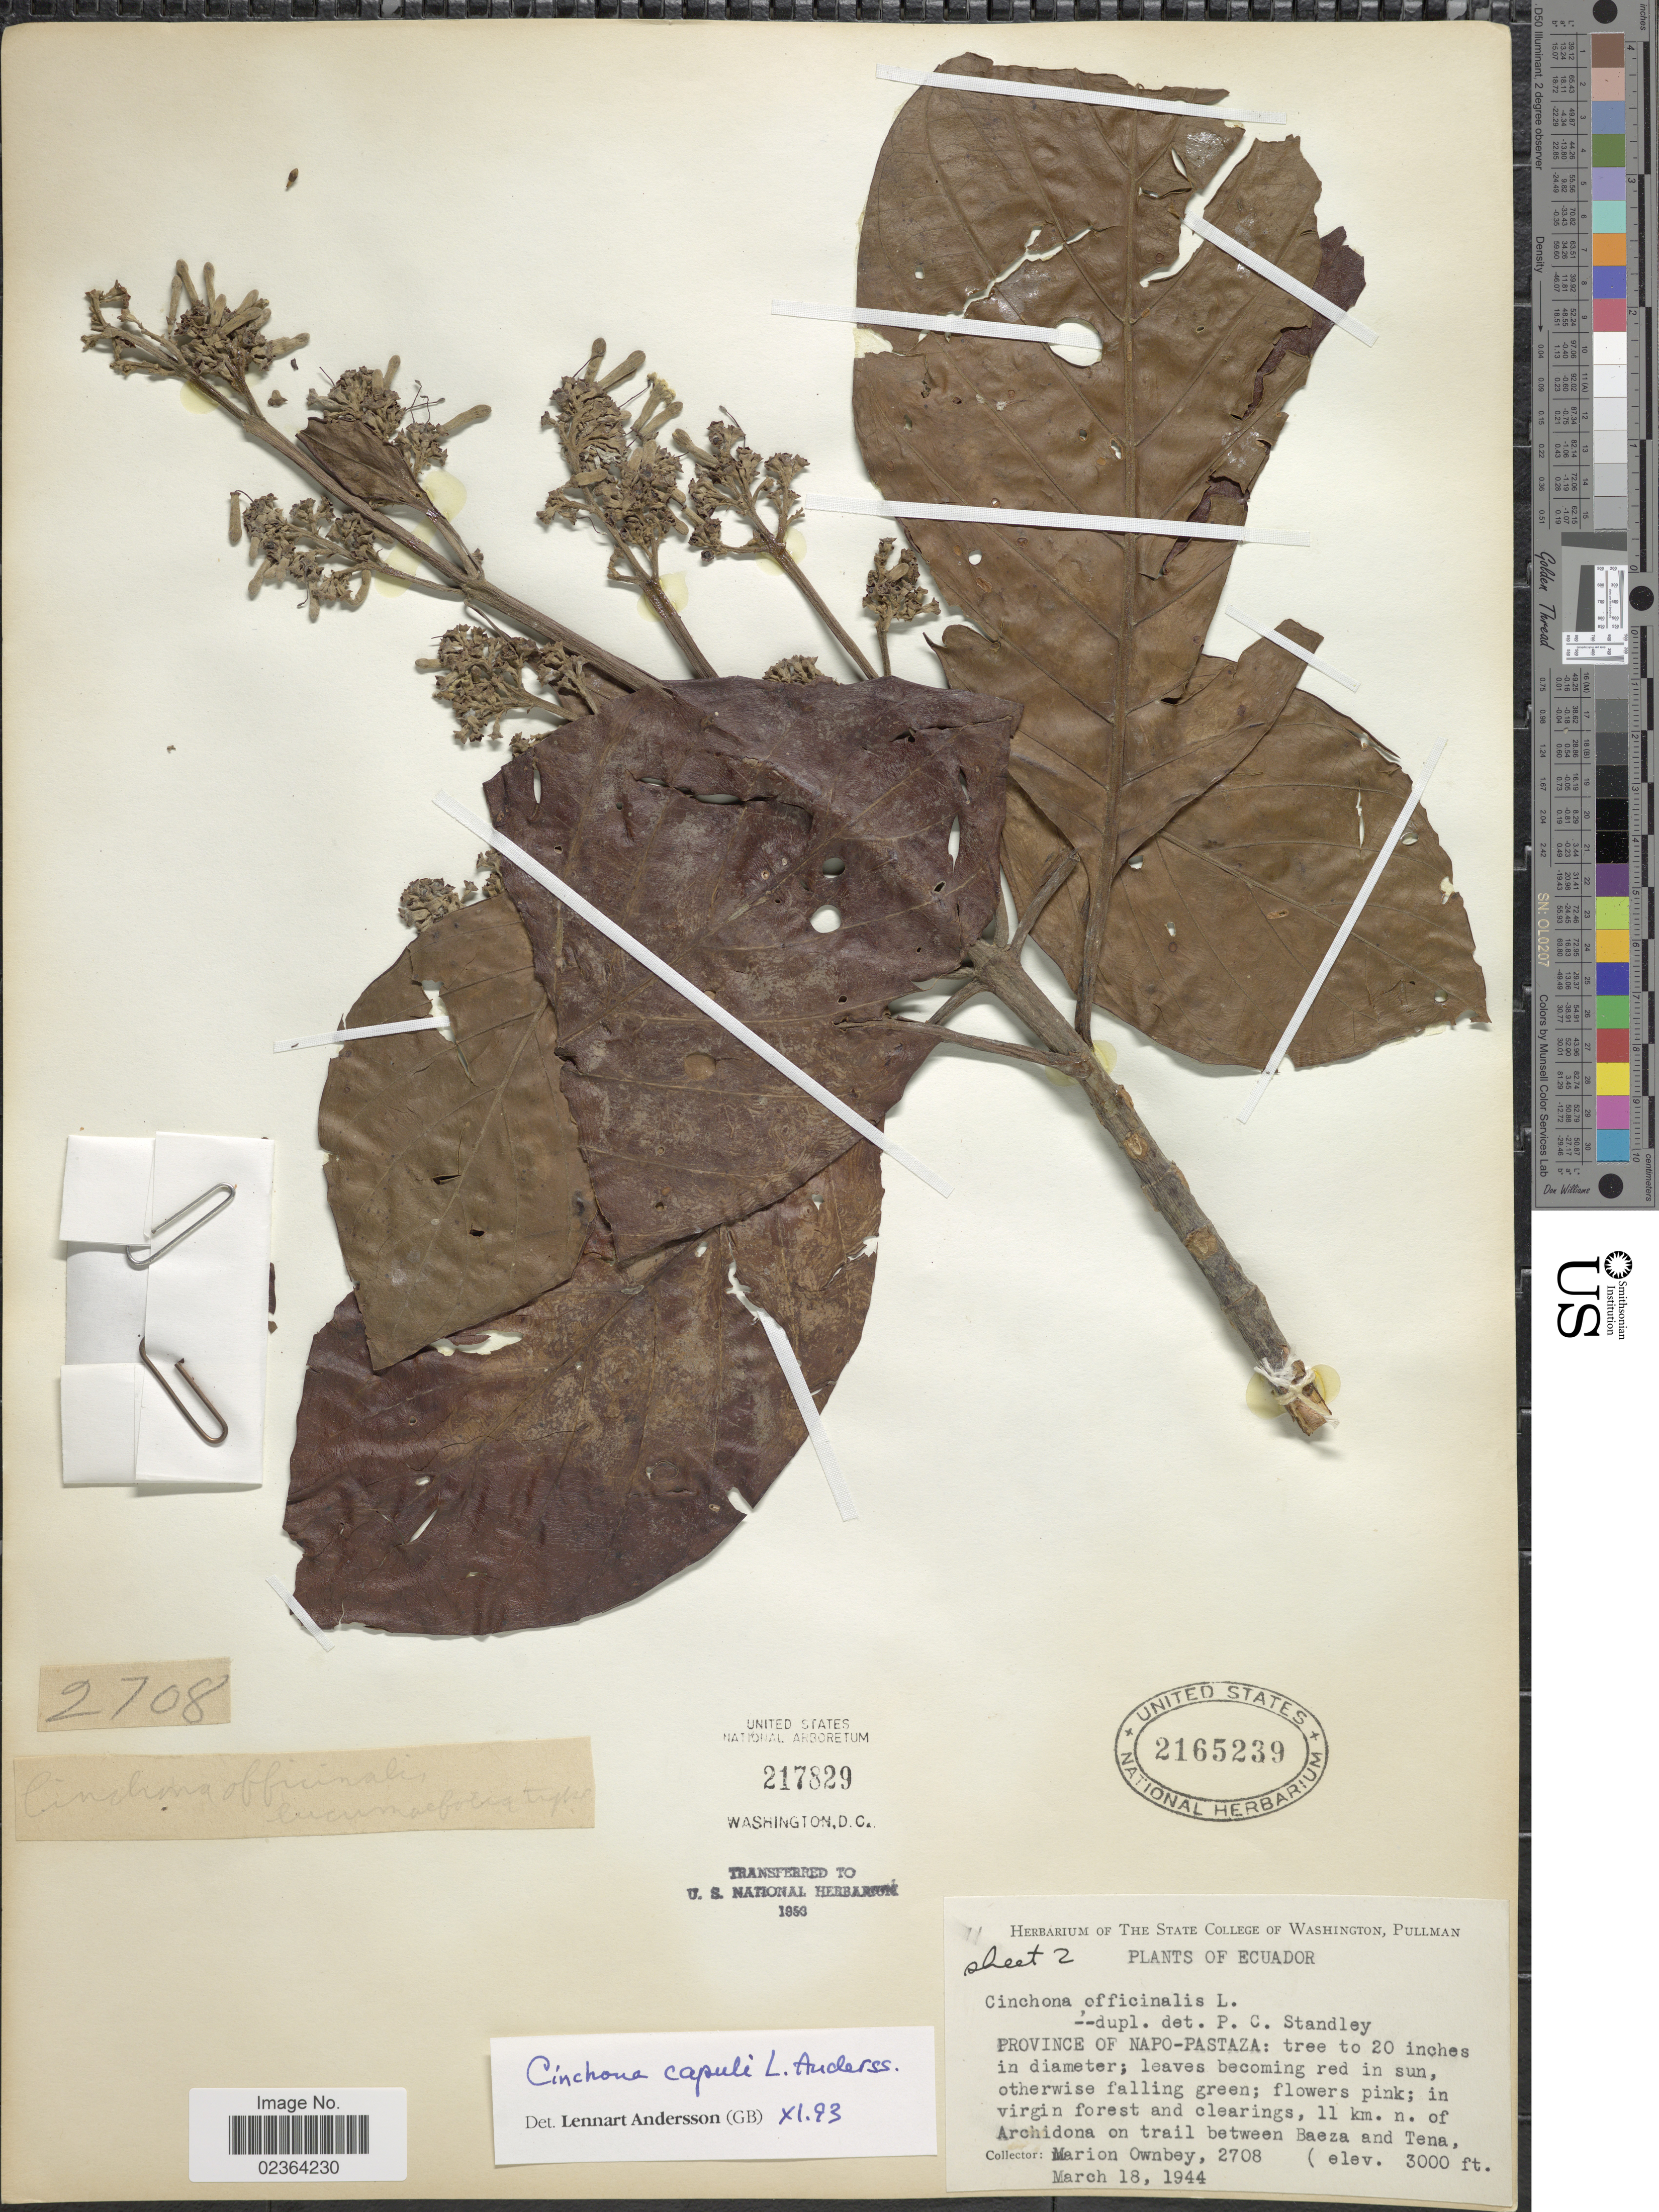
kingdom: Plantae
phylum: Tracheophyta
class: Magnoliopsida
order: Gentianales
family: Rubiaceae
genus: Cinchona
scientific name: Cinchona capuli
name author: L. Andersson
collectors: F. M. Ownbey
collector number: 2708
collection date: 1944-03-18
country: Ecuador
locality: Province of Napo-Pastaza: in virgin forest and clearings, 11 km. n. of Archidona on trail between Baeza and Tena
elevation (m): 914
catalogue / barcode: US 2165239